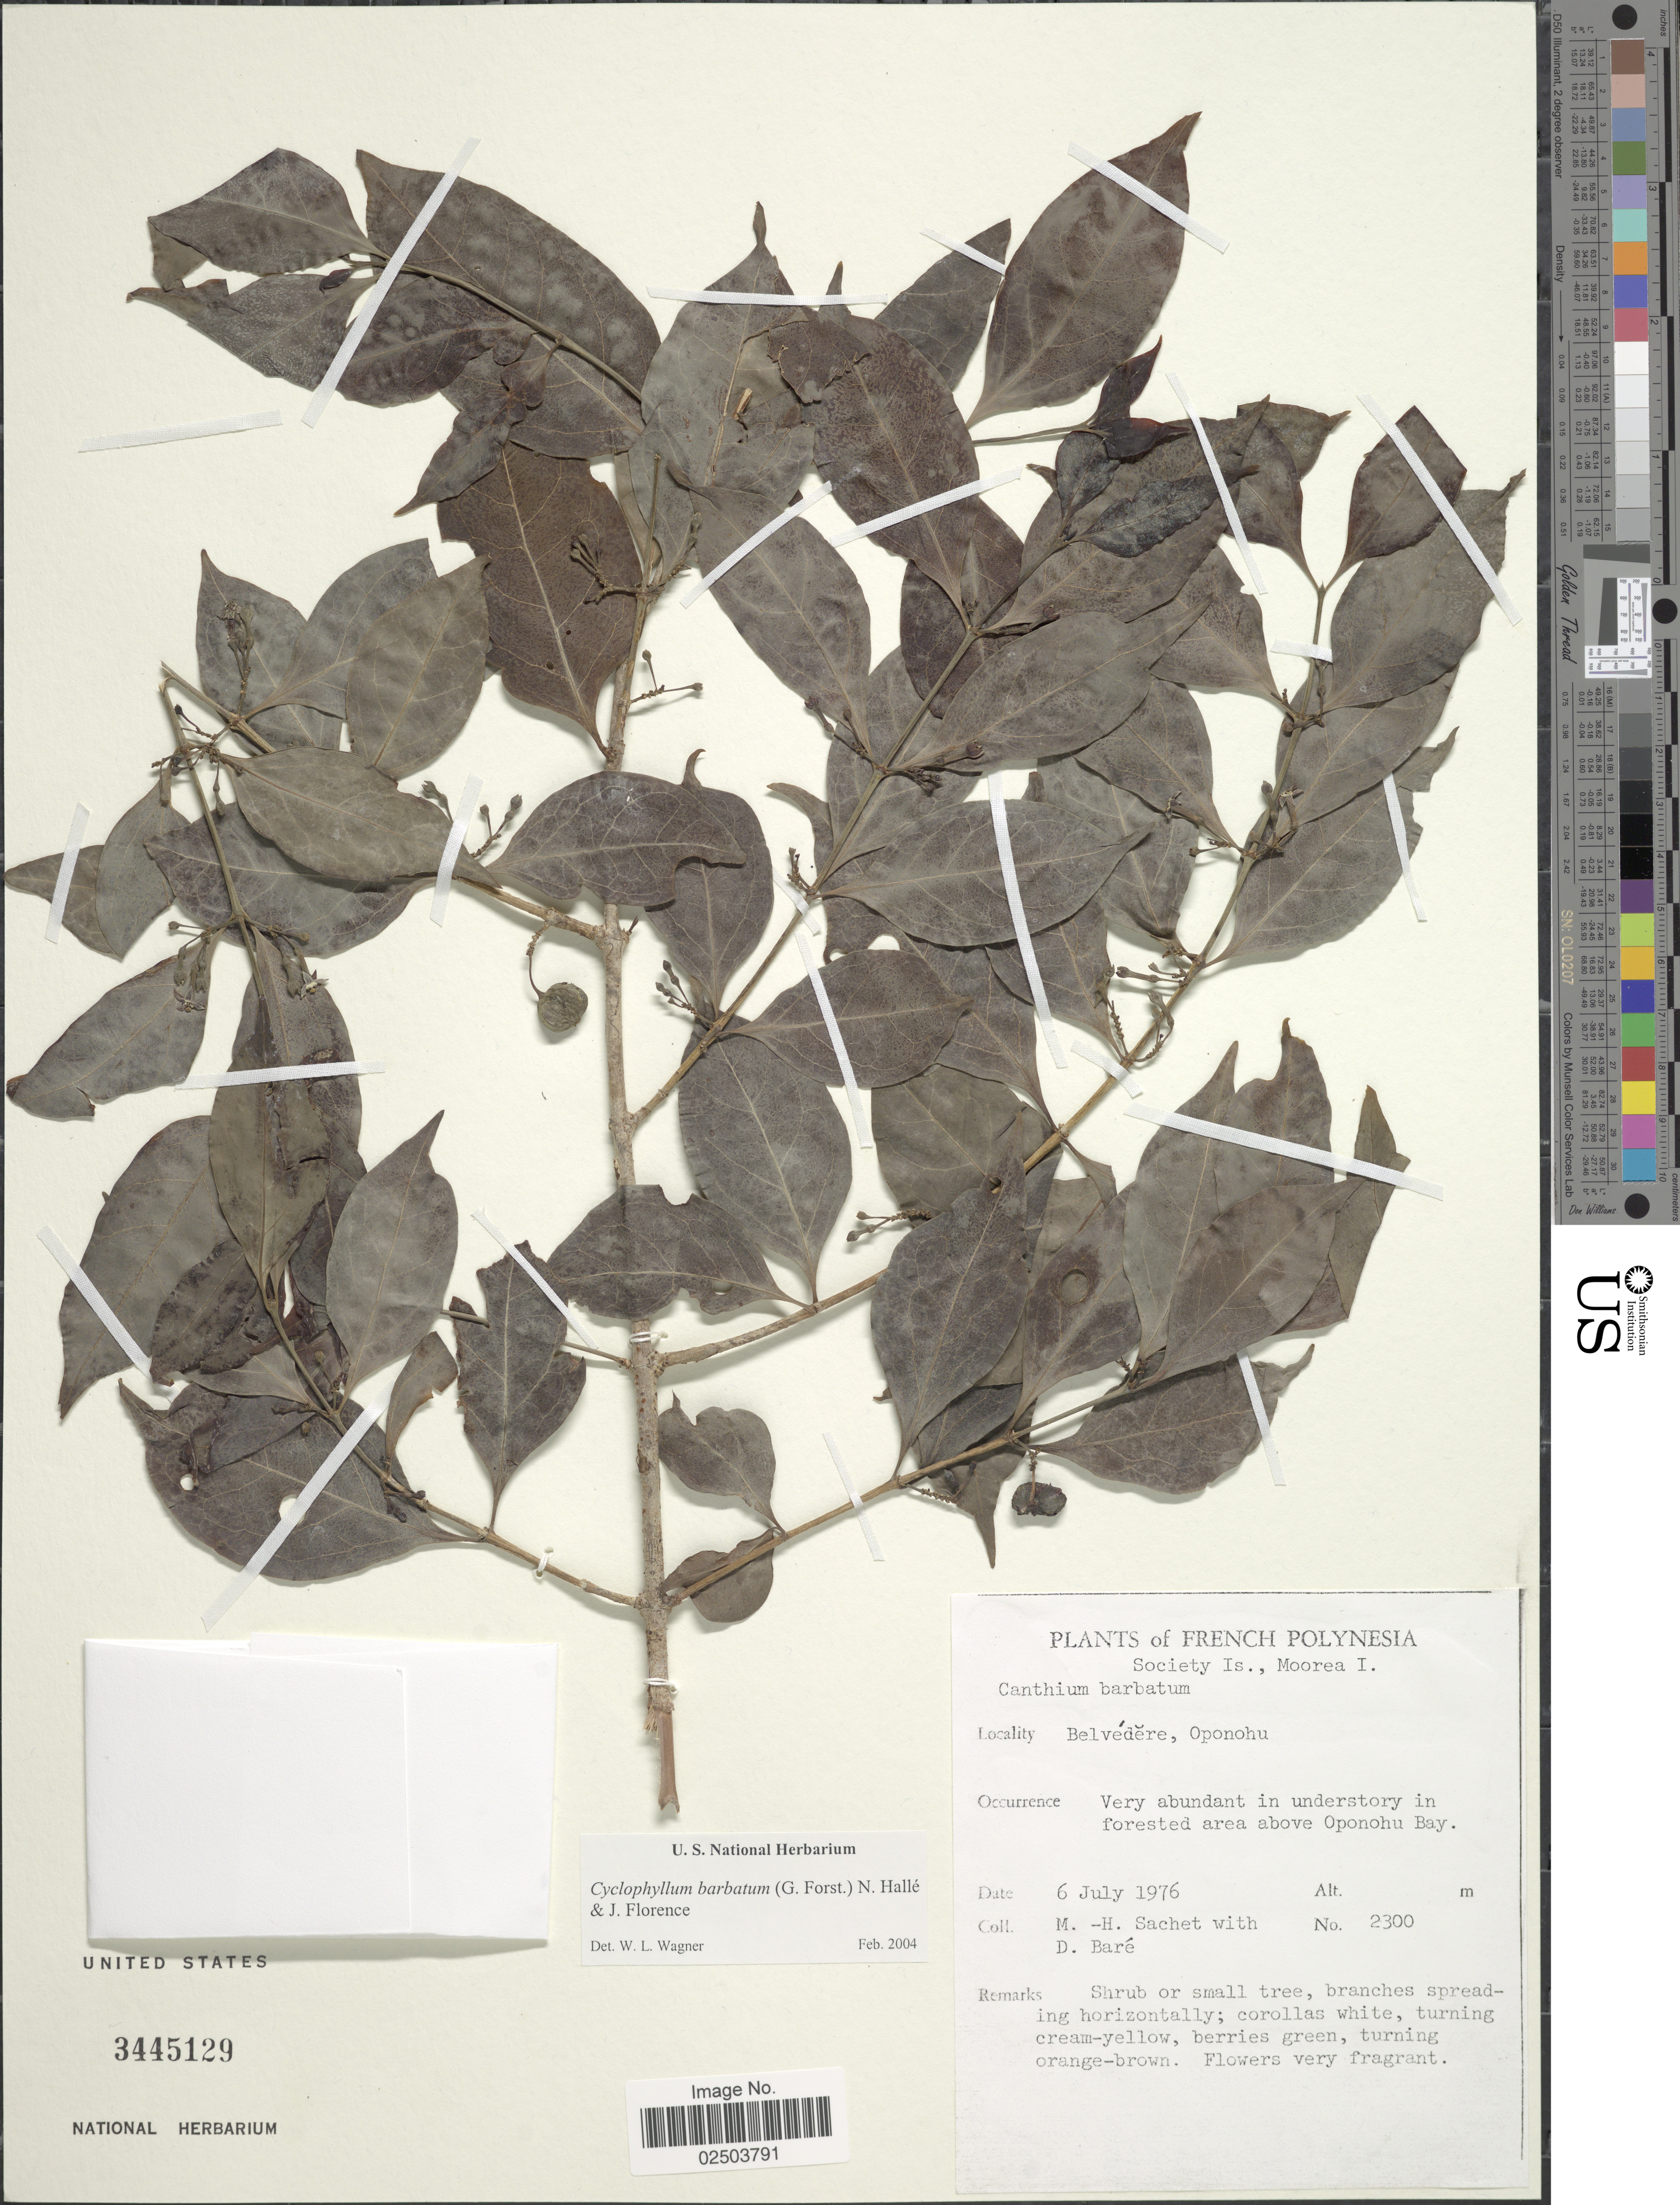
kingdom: Plantae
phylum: Tracheophyta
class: Magnoliopsida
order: Gentianales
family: Rubiaceae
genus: Cyclophyllum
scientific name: Cyclophyllum barbatum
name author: (G. Forst.) N. Hallé & J. Florence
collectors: M.-H. Sachet & D. Baré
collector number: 2300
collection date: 1976-07-06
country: French Polynesia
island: Moorea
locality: Society Is., Moorea I. Belvedere, Opunohu, above Opunohu Bay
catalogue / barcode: US 3445129